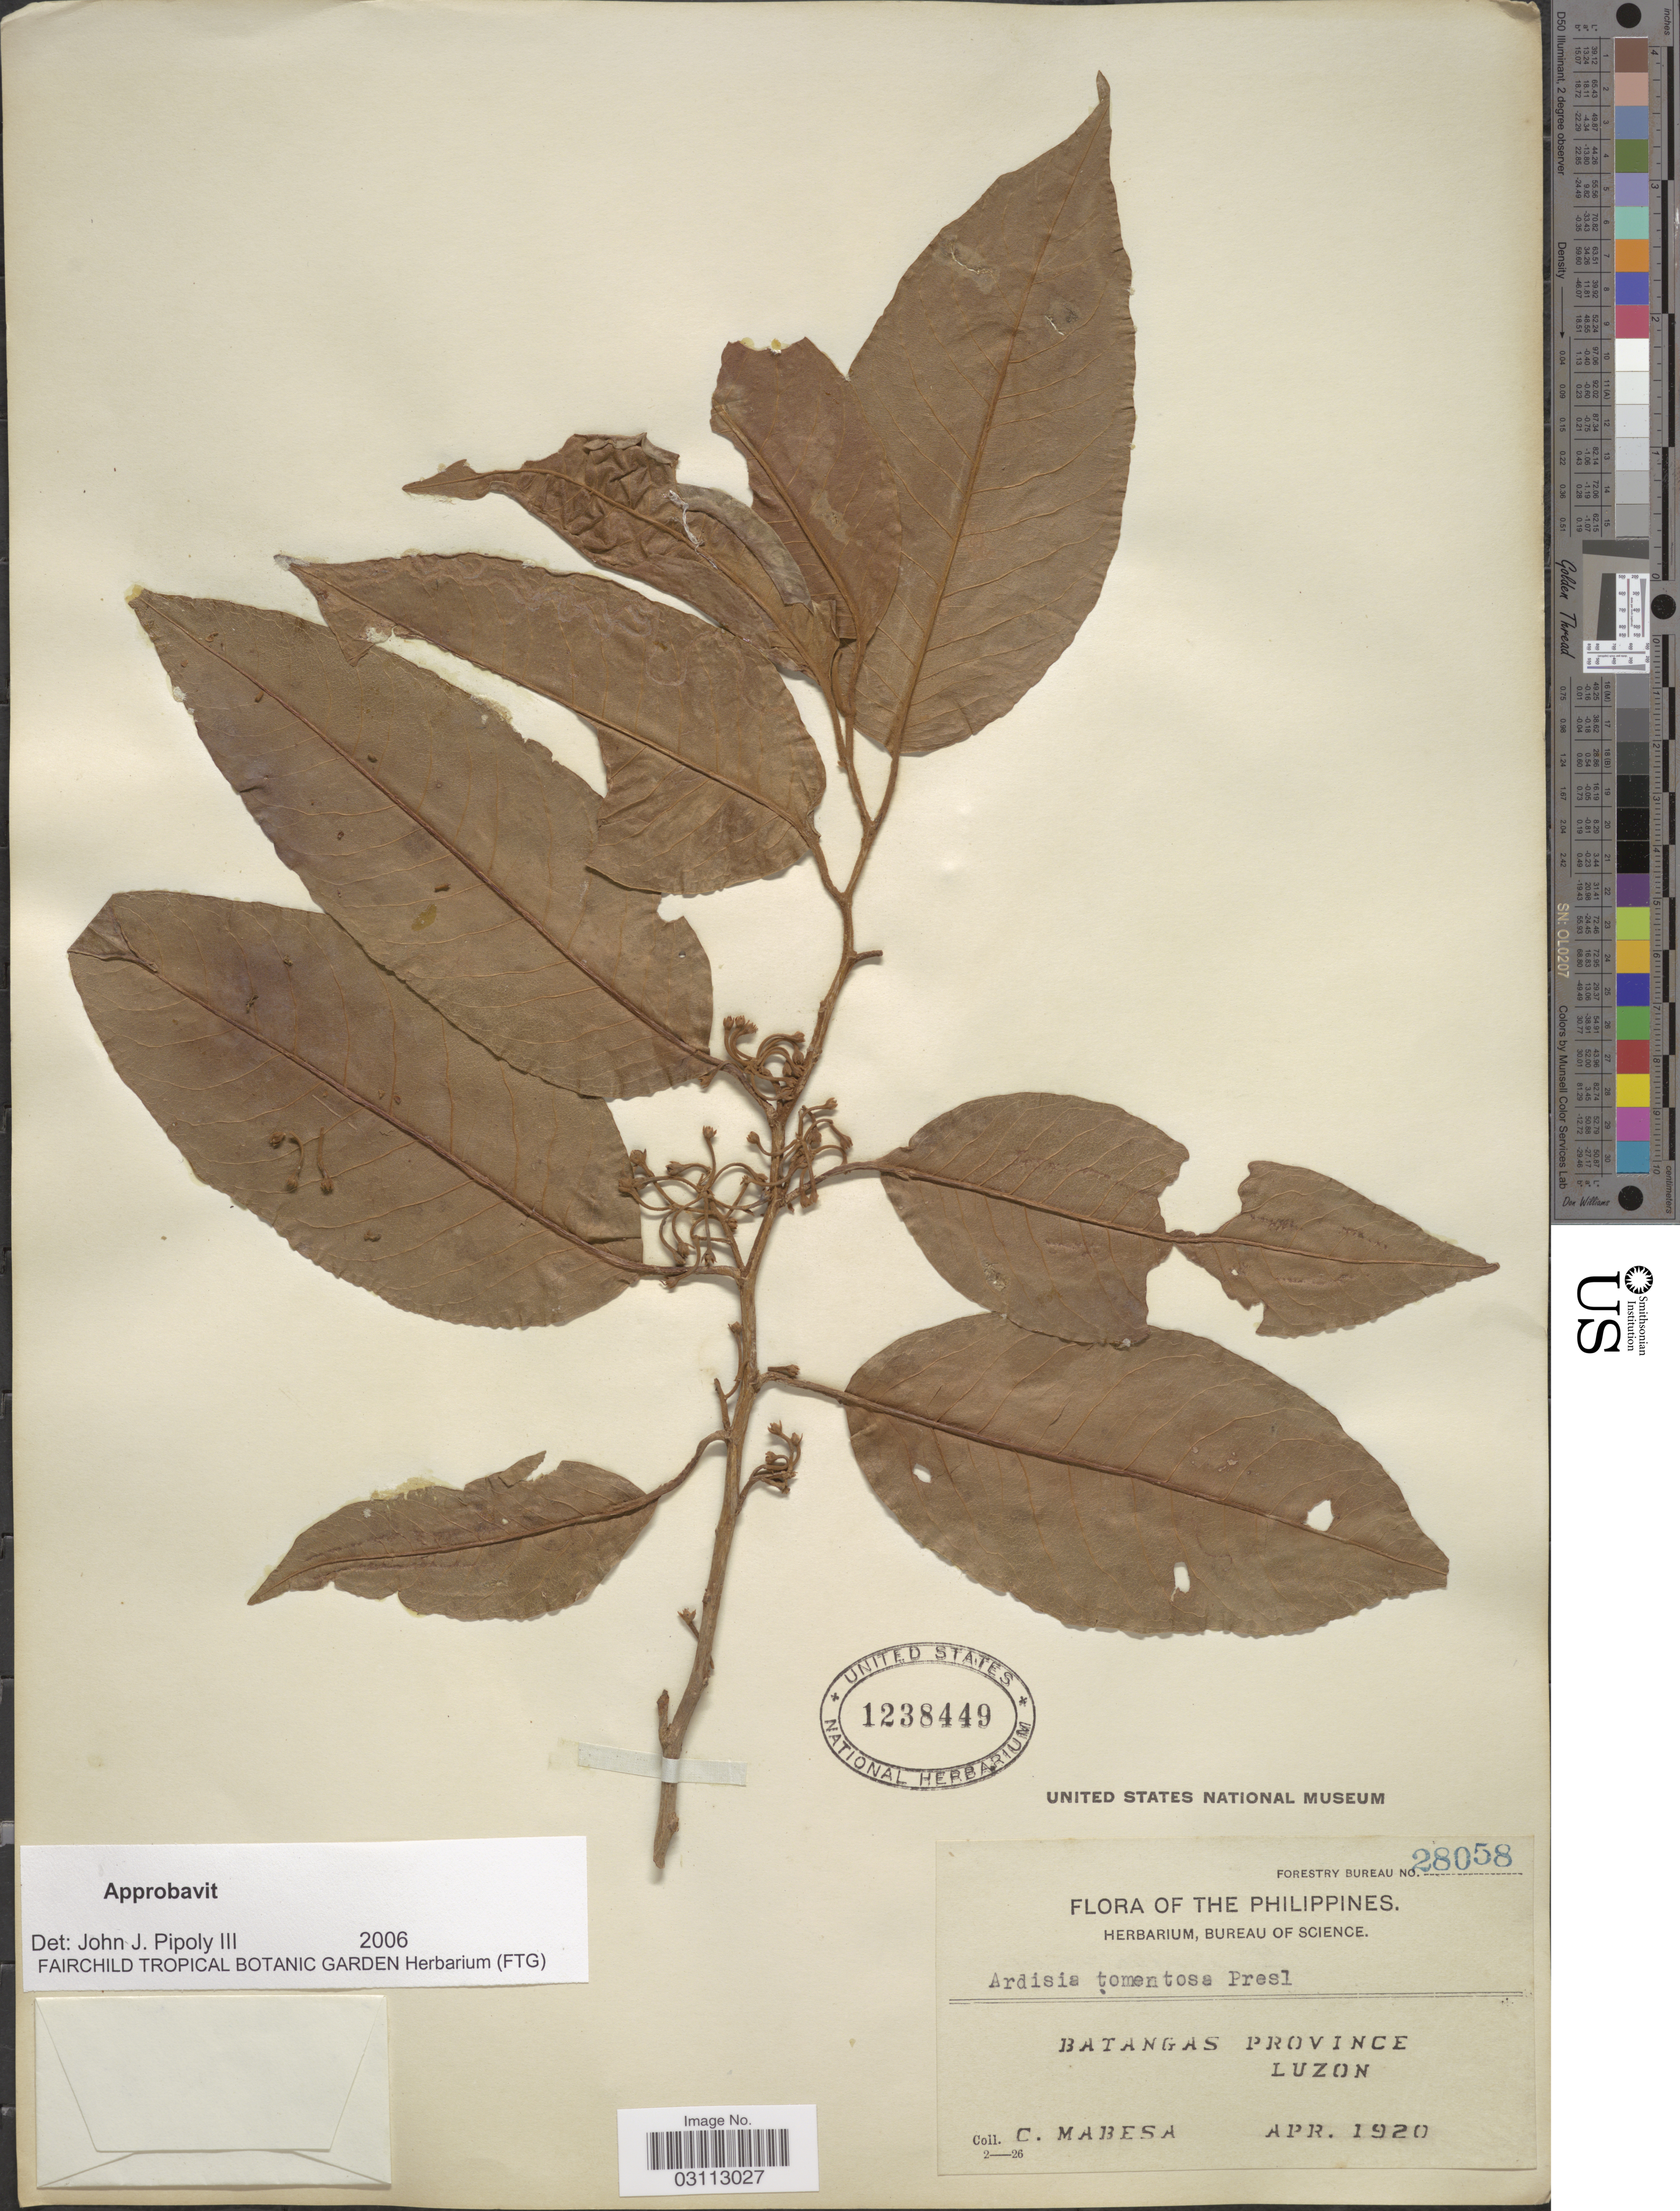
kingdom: Plantae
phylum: Tracheophyta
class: Magnoliopsida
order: Ericales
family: Primulaceae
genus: Ardisia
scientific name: Ardisia tomentosa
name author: C. Presl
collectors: C. Mabesa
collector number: Forestry Bureau 28058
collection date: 1920-04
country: Philippines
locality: Batangas Province. Luzon.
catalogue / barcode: US 1238449